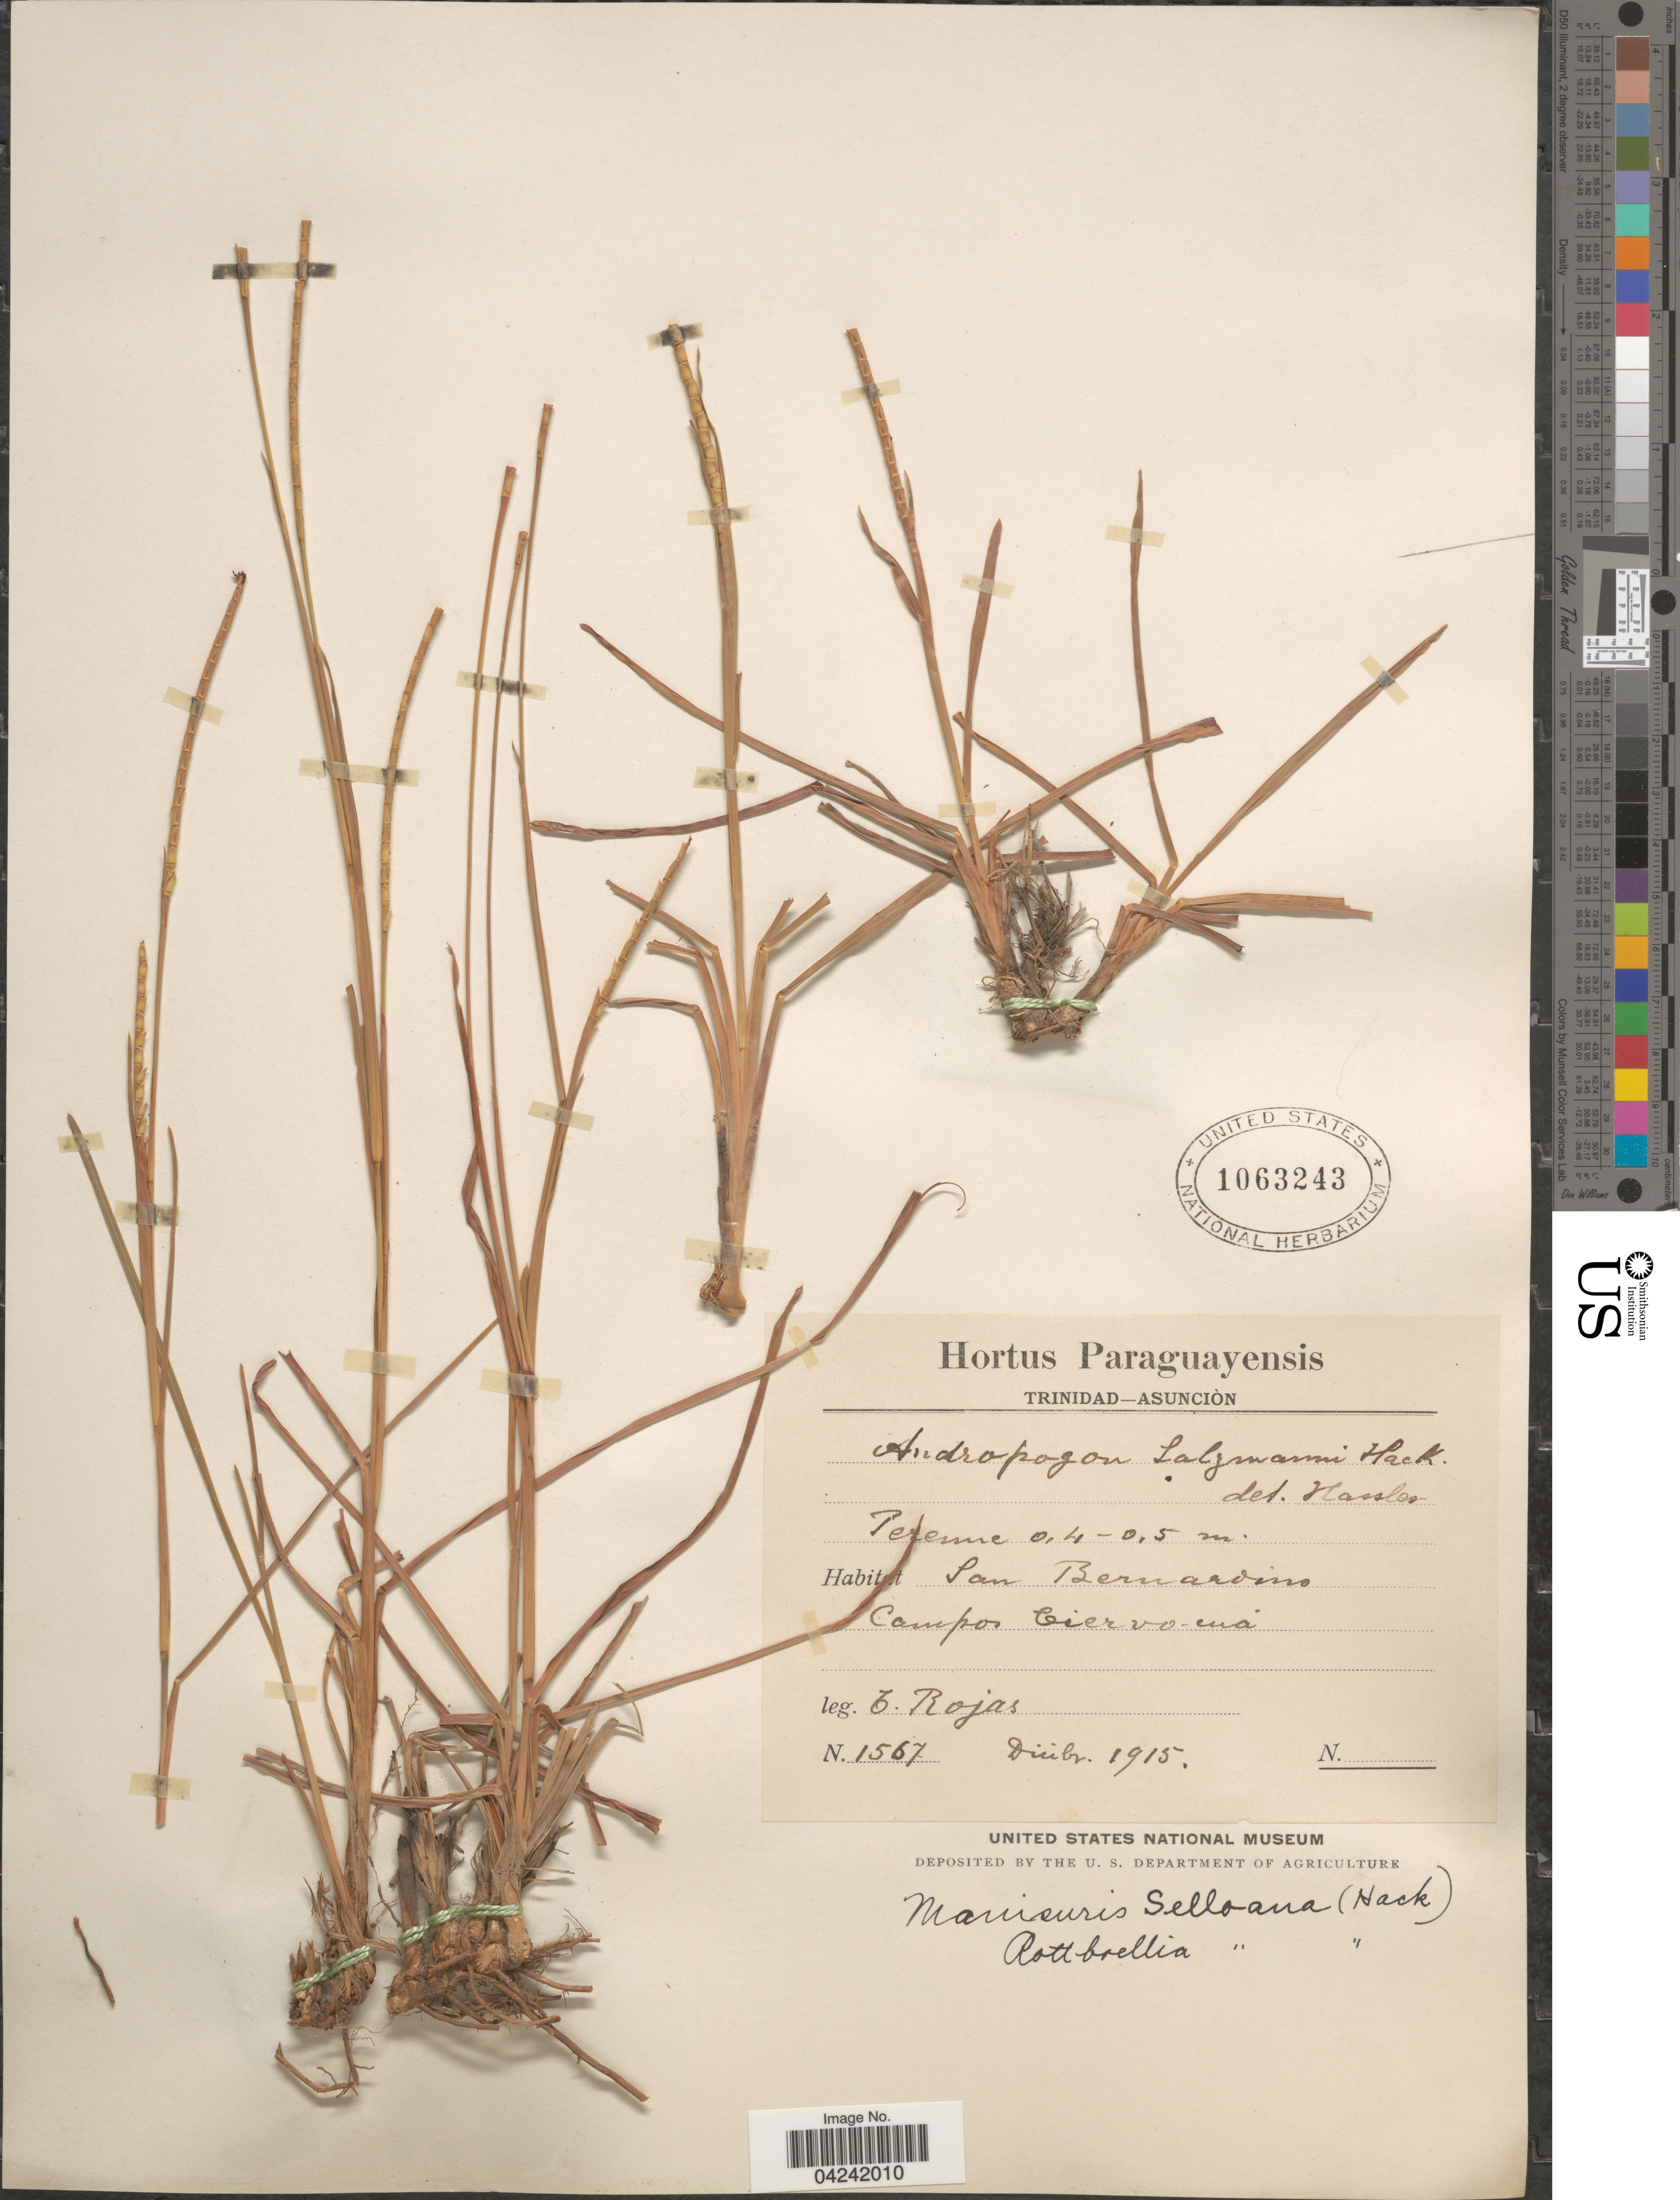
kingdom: Plantae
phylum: Tracheophyta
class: Liliopsida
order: Poales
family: Poaceae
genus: Mnesithea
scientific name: Mnesithea selloana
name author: (Hack.) de Koning & Sosef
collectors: T. Rojas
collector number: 1567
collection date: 1915-12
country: Paraguay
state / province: Asuncion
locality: Trinidad-Asuncion. San Bernardino. Campos Ciervo-cuá.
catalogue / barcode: US 1063243